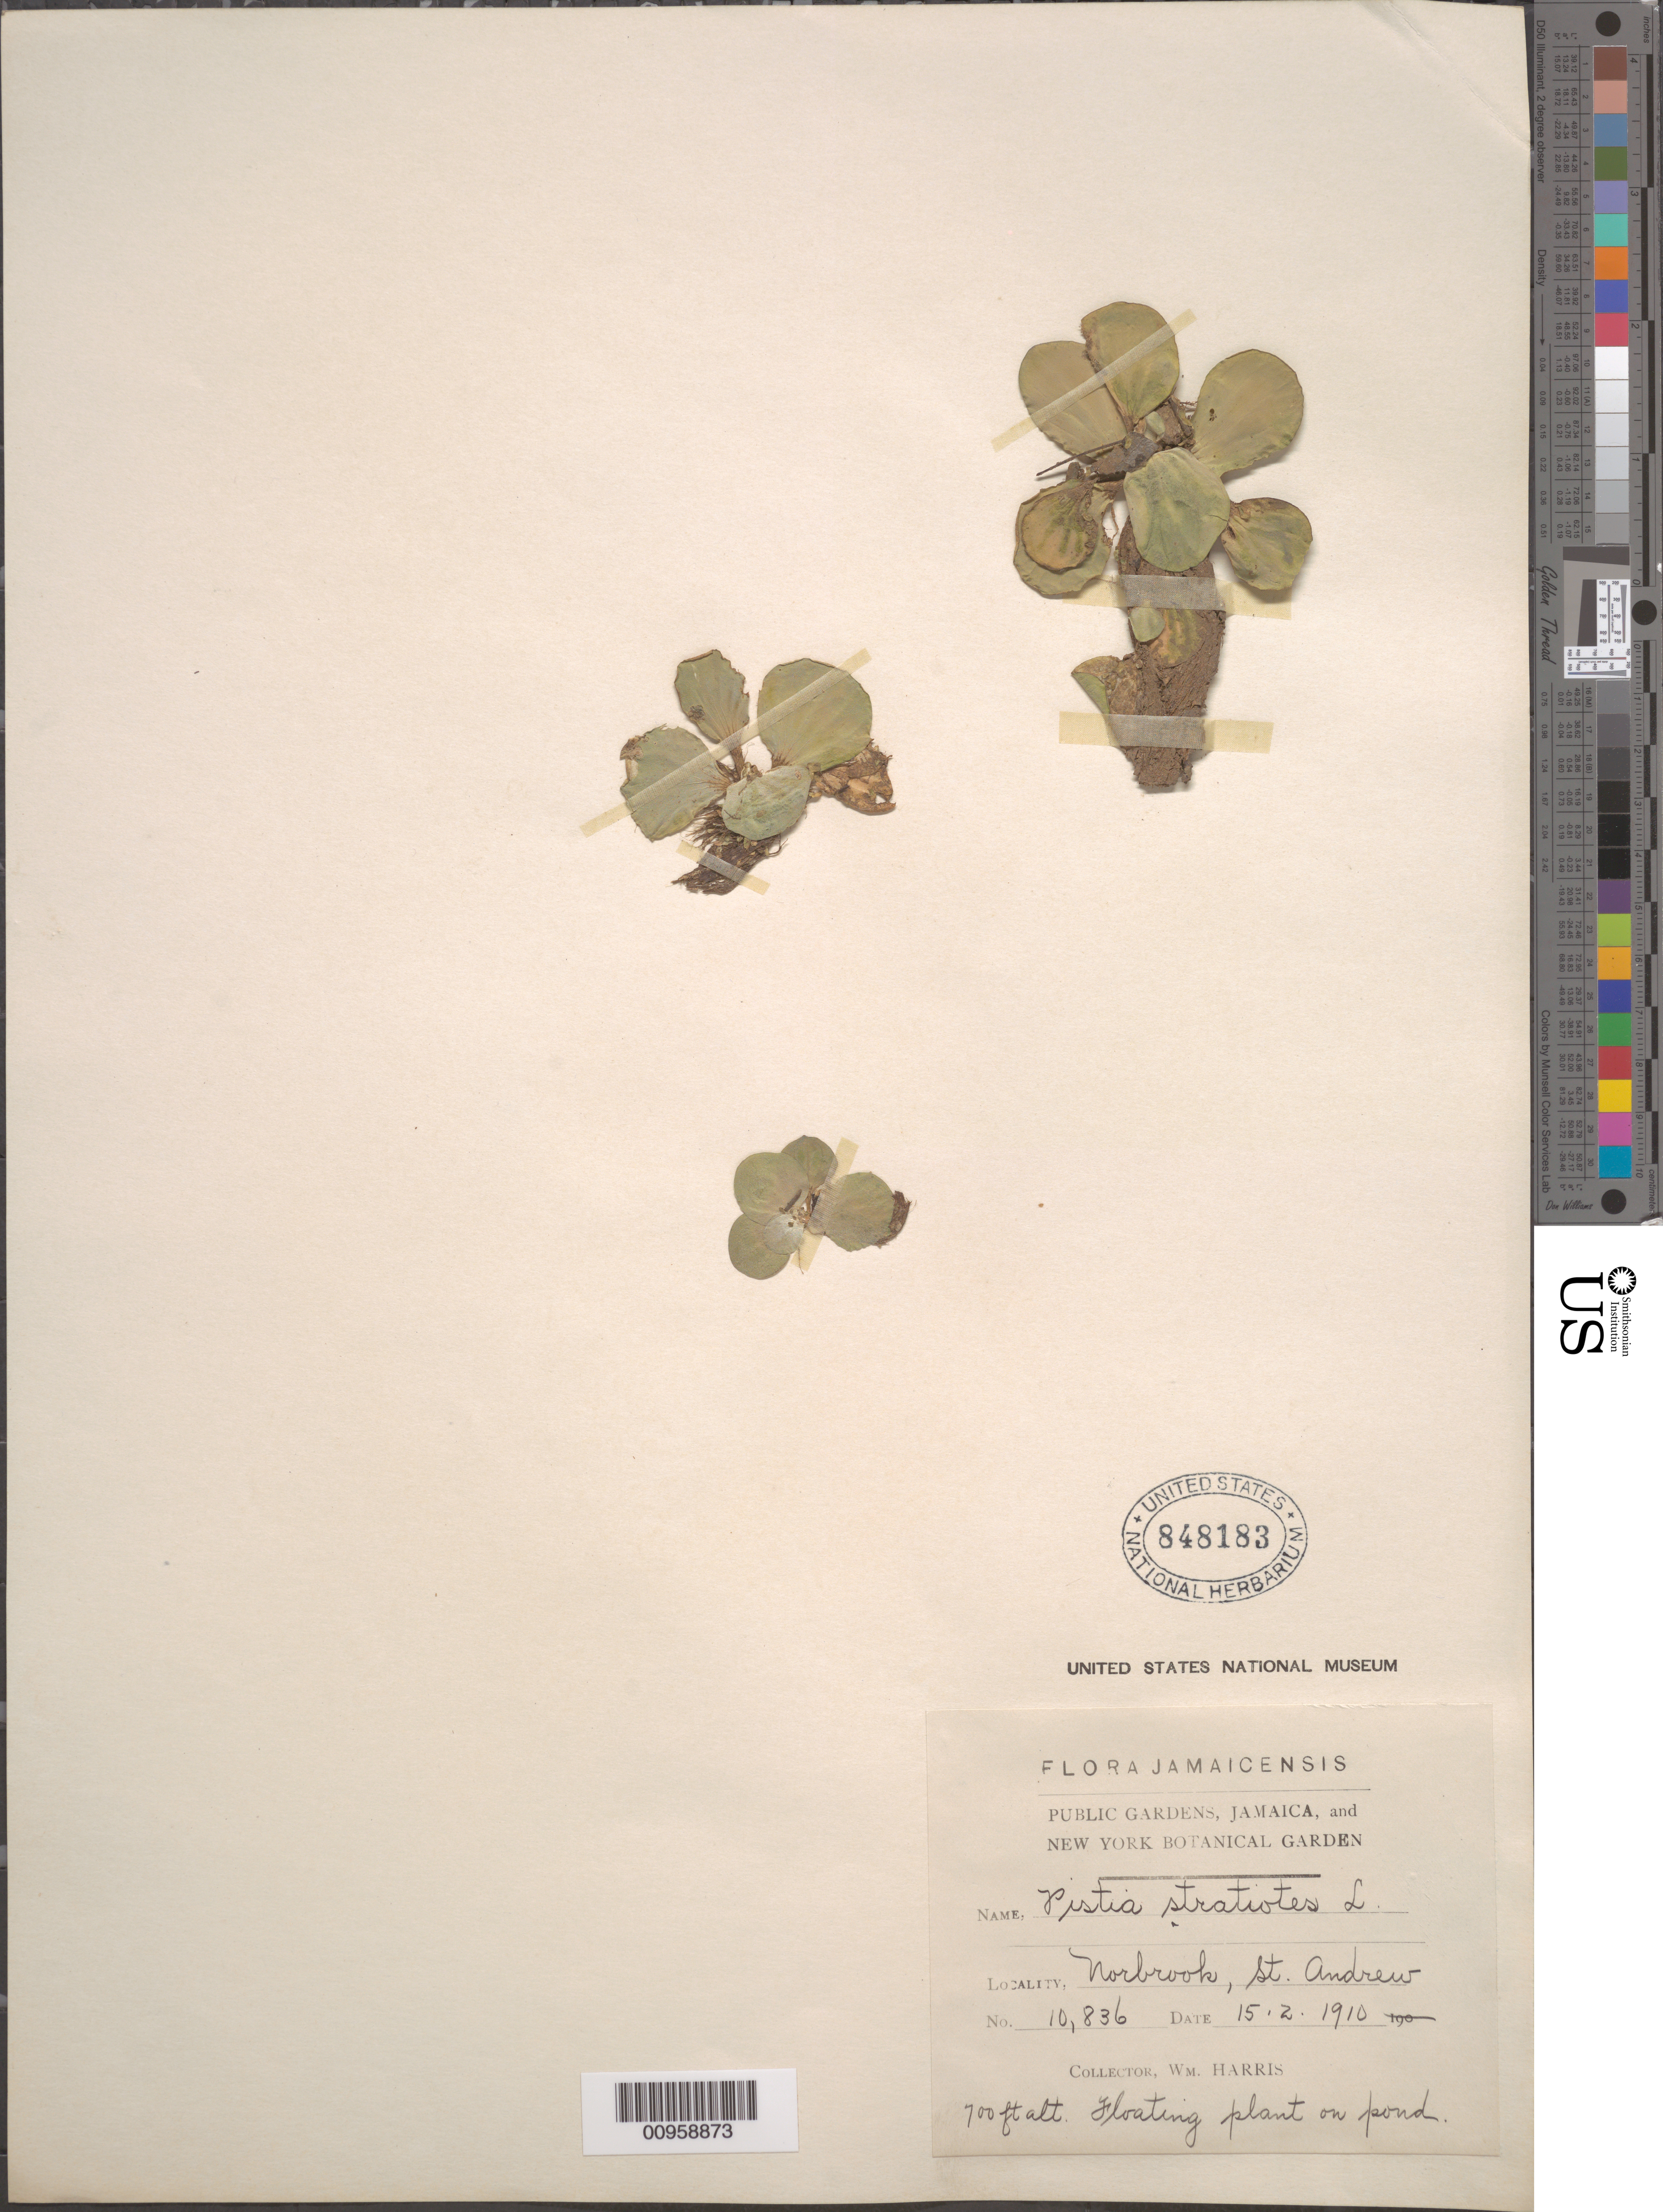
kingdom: Plantae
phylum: Tracheophyta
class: Liliopsida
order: Alismatales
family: Araceae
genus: Pistia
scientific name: Pistia stratiotes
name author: L.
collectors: W. H. Harris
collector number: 10836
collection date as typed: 15 Feb 1910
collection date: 1910-02-15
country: Jamaica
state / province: Saint Andrew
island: Jamaica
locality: Norbrook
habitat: Floating on pond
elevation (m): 213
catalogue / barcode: US 848183